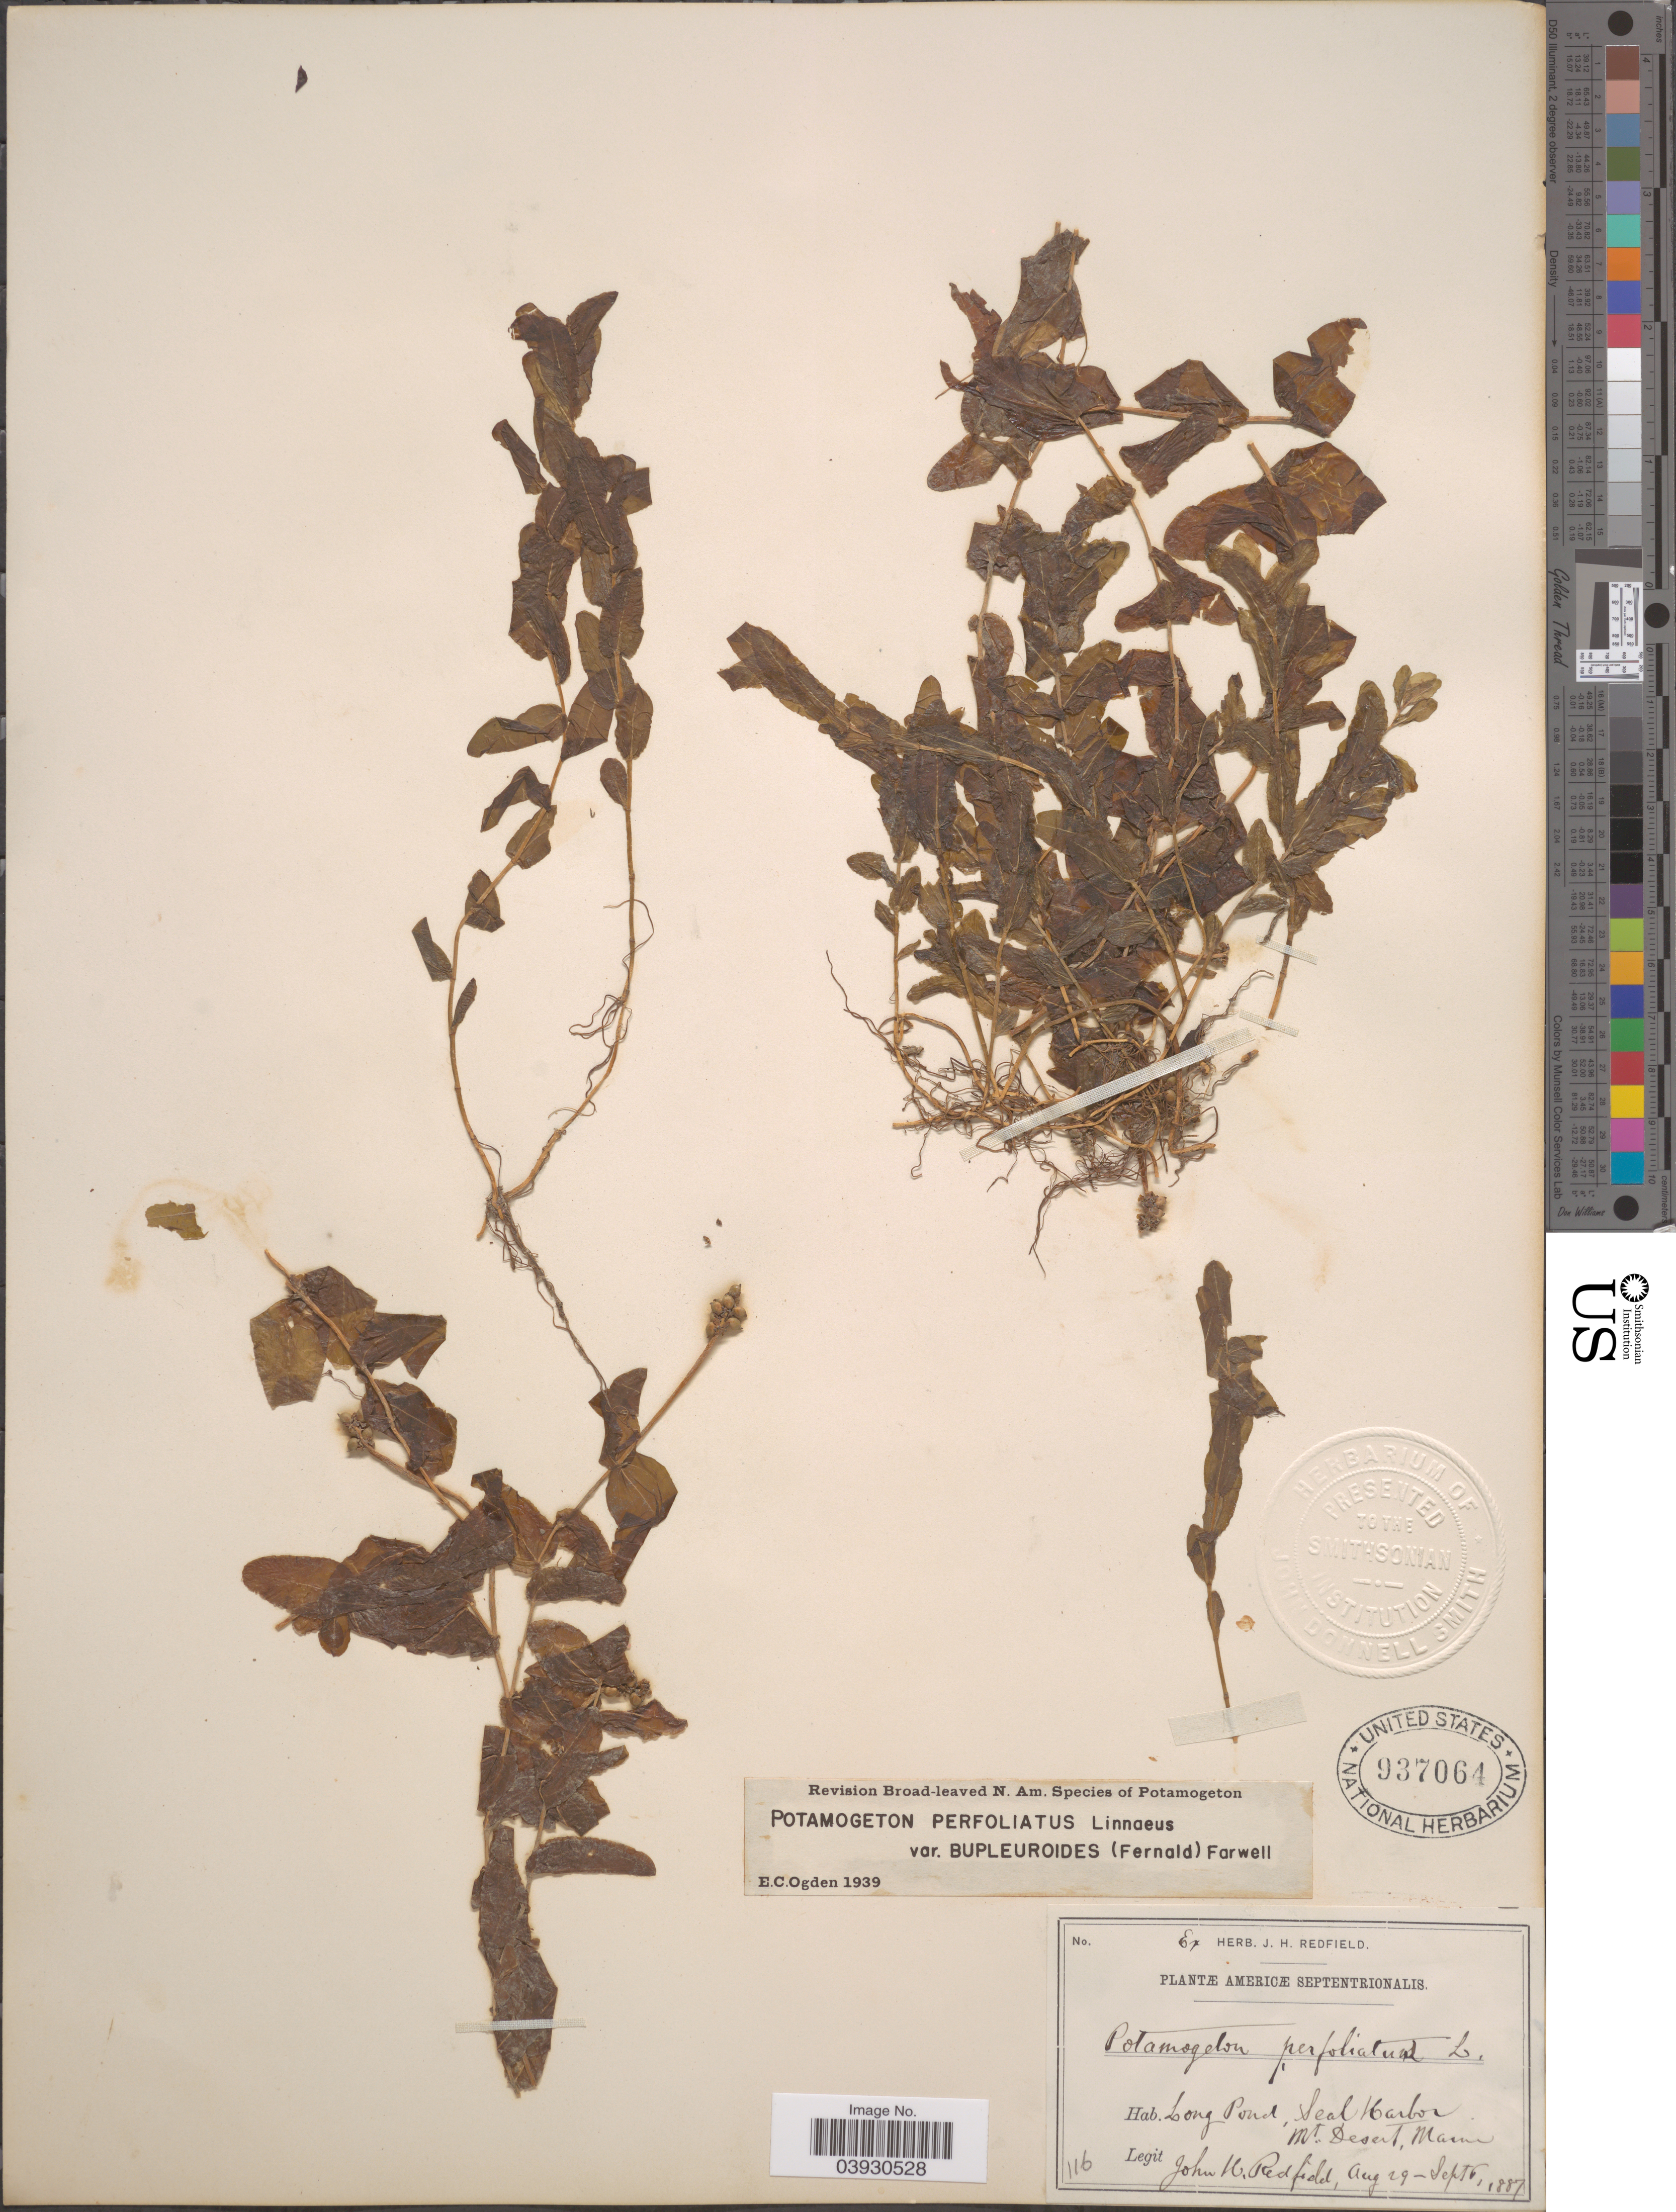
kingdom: Plantae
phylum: Tracheophyta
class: Liliopsida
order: Alismatales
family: Potamogetonaceae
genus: Potamogeton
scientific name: Potamogeton perfoliatus var. bupleuroides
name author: (Fernald) Farw.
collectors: J. Redfield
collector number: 116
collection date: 1887-08-29/1887-09-06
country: United States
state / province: Maine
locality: Long Pond, Seal Harbor. Mt. Desert.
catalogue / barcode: US 937064